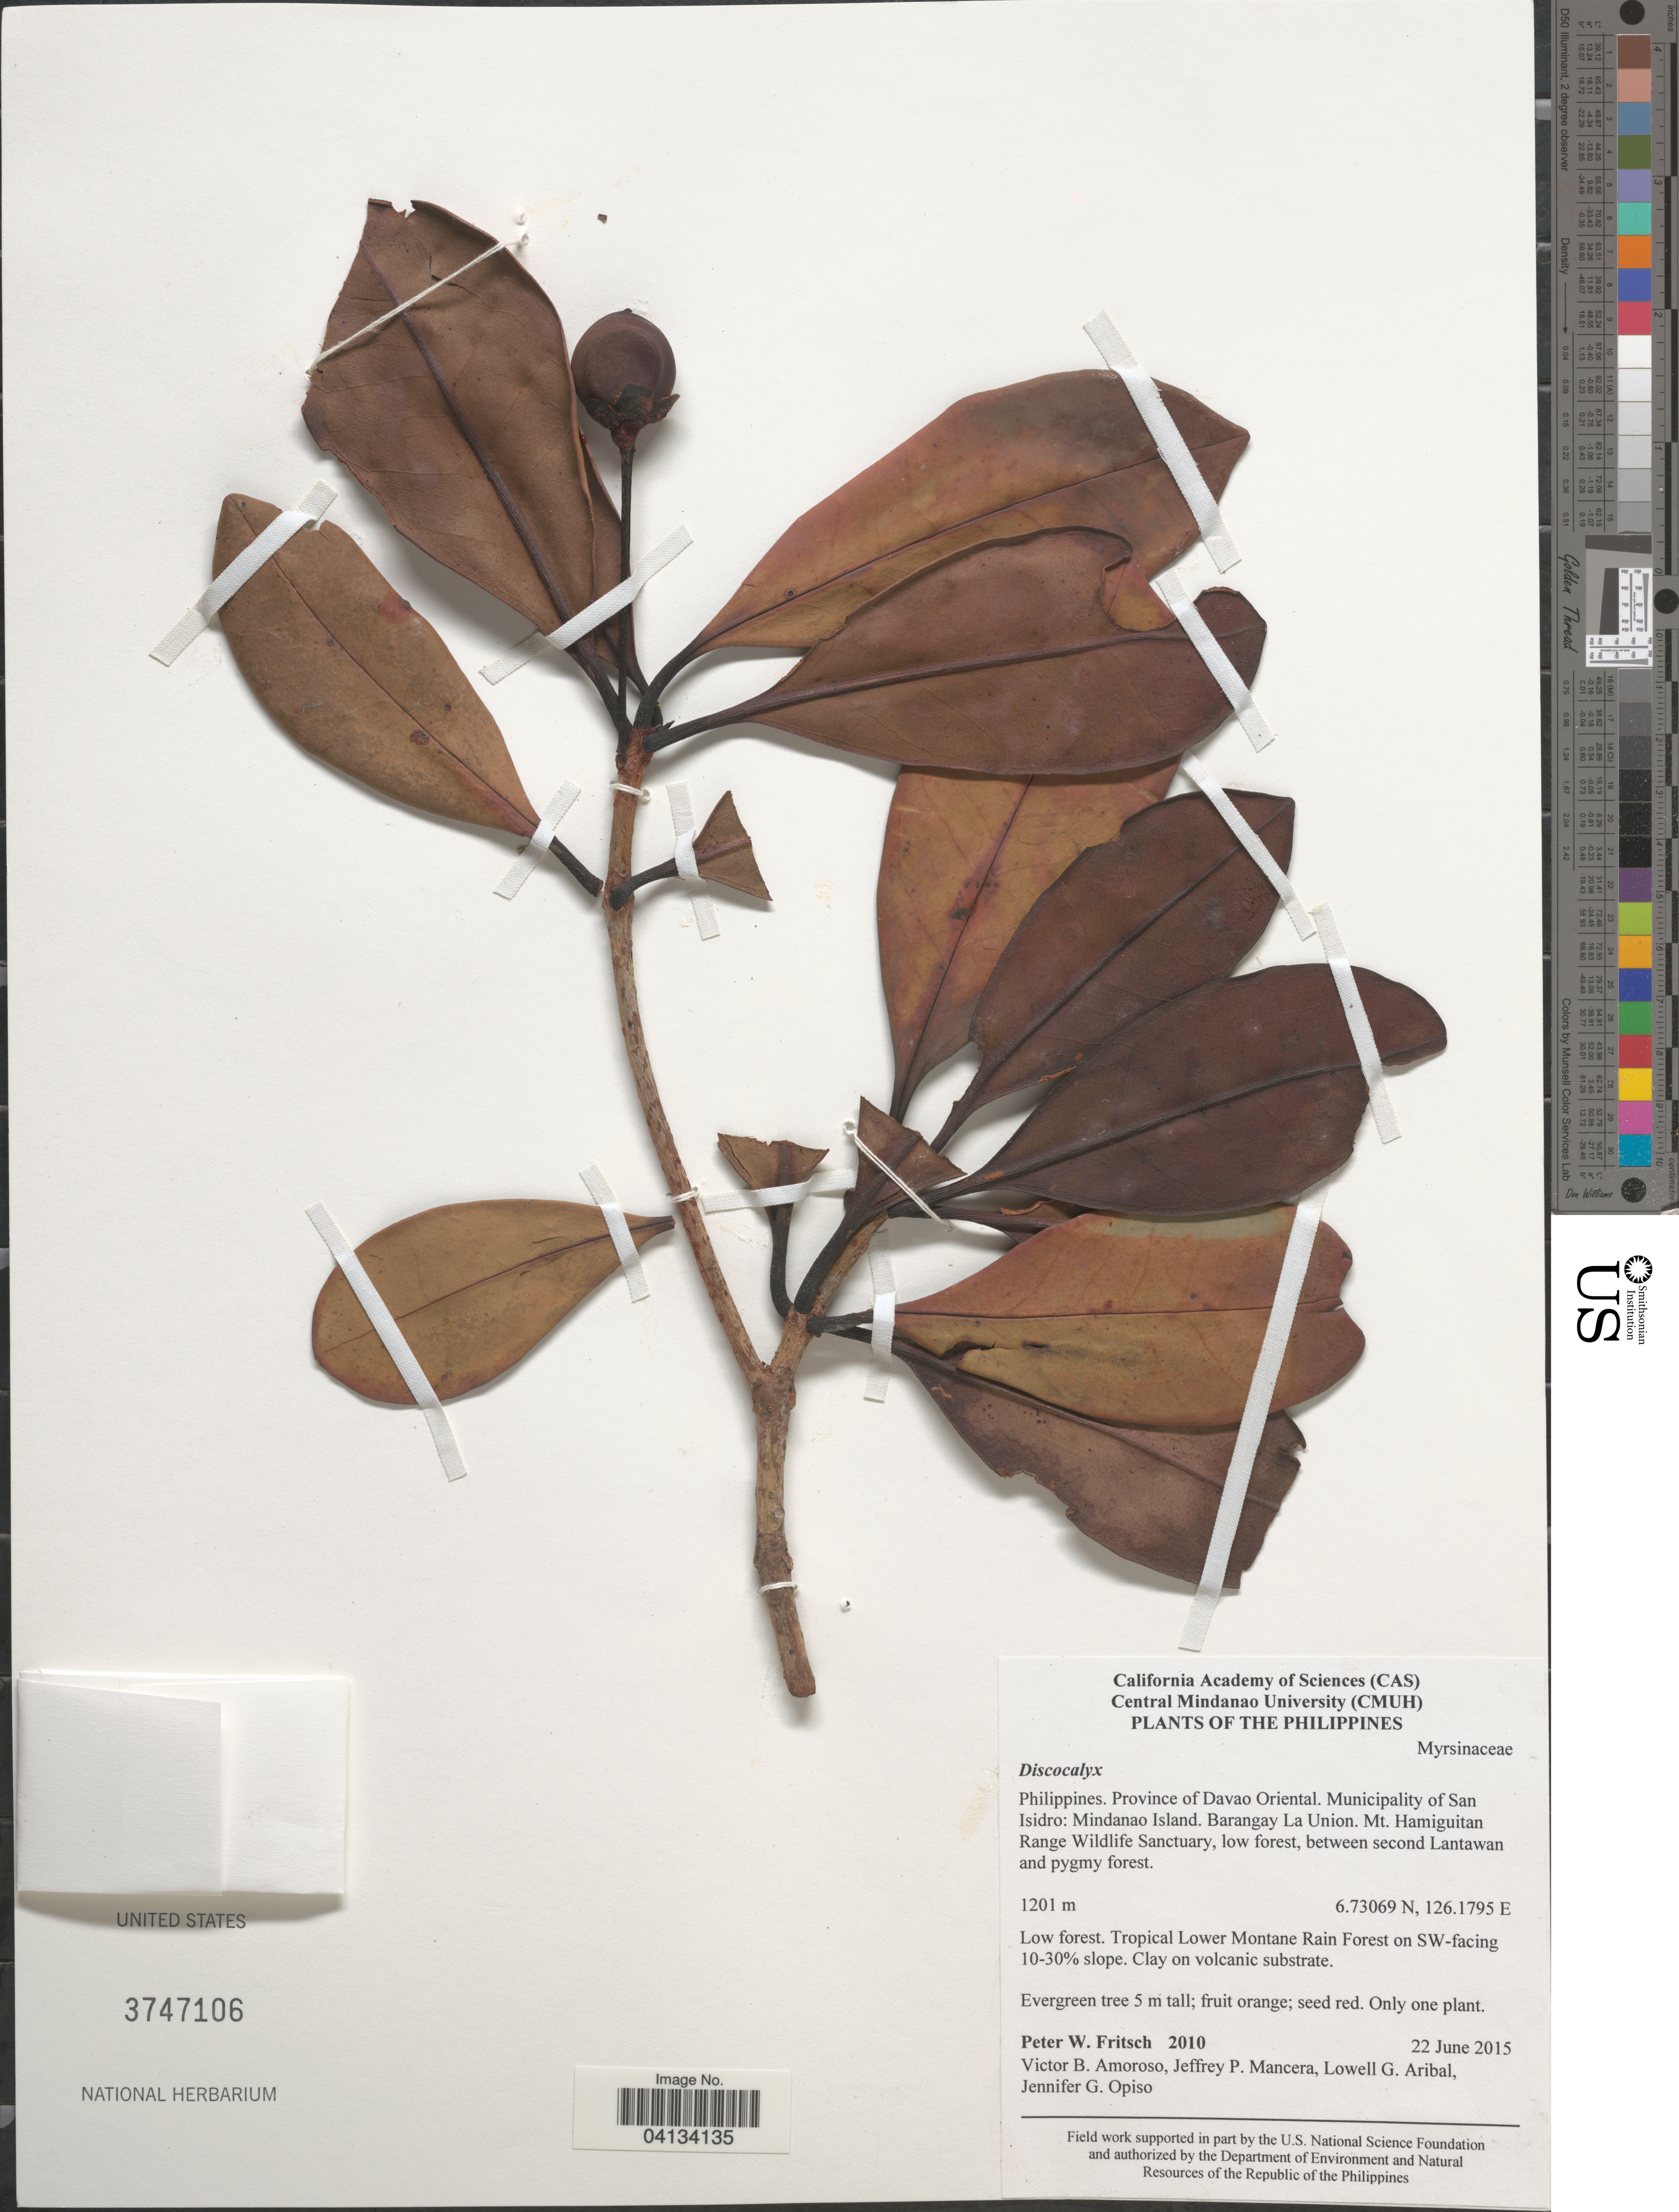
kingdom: Plantae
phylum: Tracheophyta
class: Magnoliopsida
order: Ericales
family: Primulaceae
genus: Discocalyx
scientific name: Discocalyx sp.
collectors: P. W. Fritsch, V. Amoroso, J. Mancera, L. Aribal & J. Opiso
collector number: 2010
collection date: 2015-06-22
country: Philippines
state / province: Davao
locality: Province of Davao Oriental. Municipality of San Isidro: Mindanao Island. Barangay La Union. Mt. Hamiguitan Range Wildlife Sanctuary. Tropical Lower Montane Rain Forest on SW-facing 10-30% slope.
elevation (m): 1201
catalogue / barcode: US 3747106